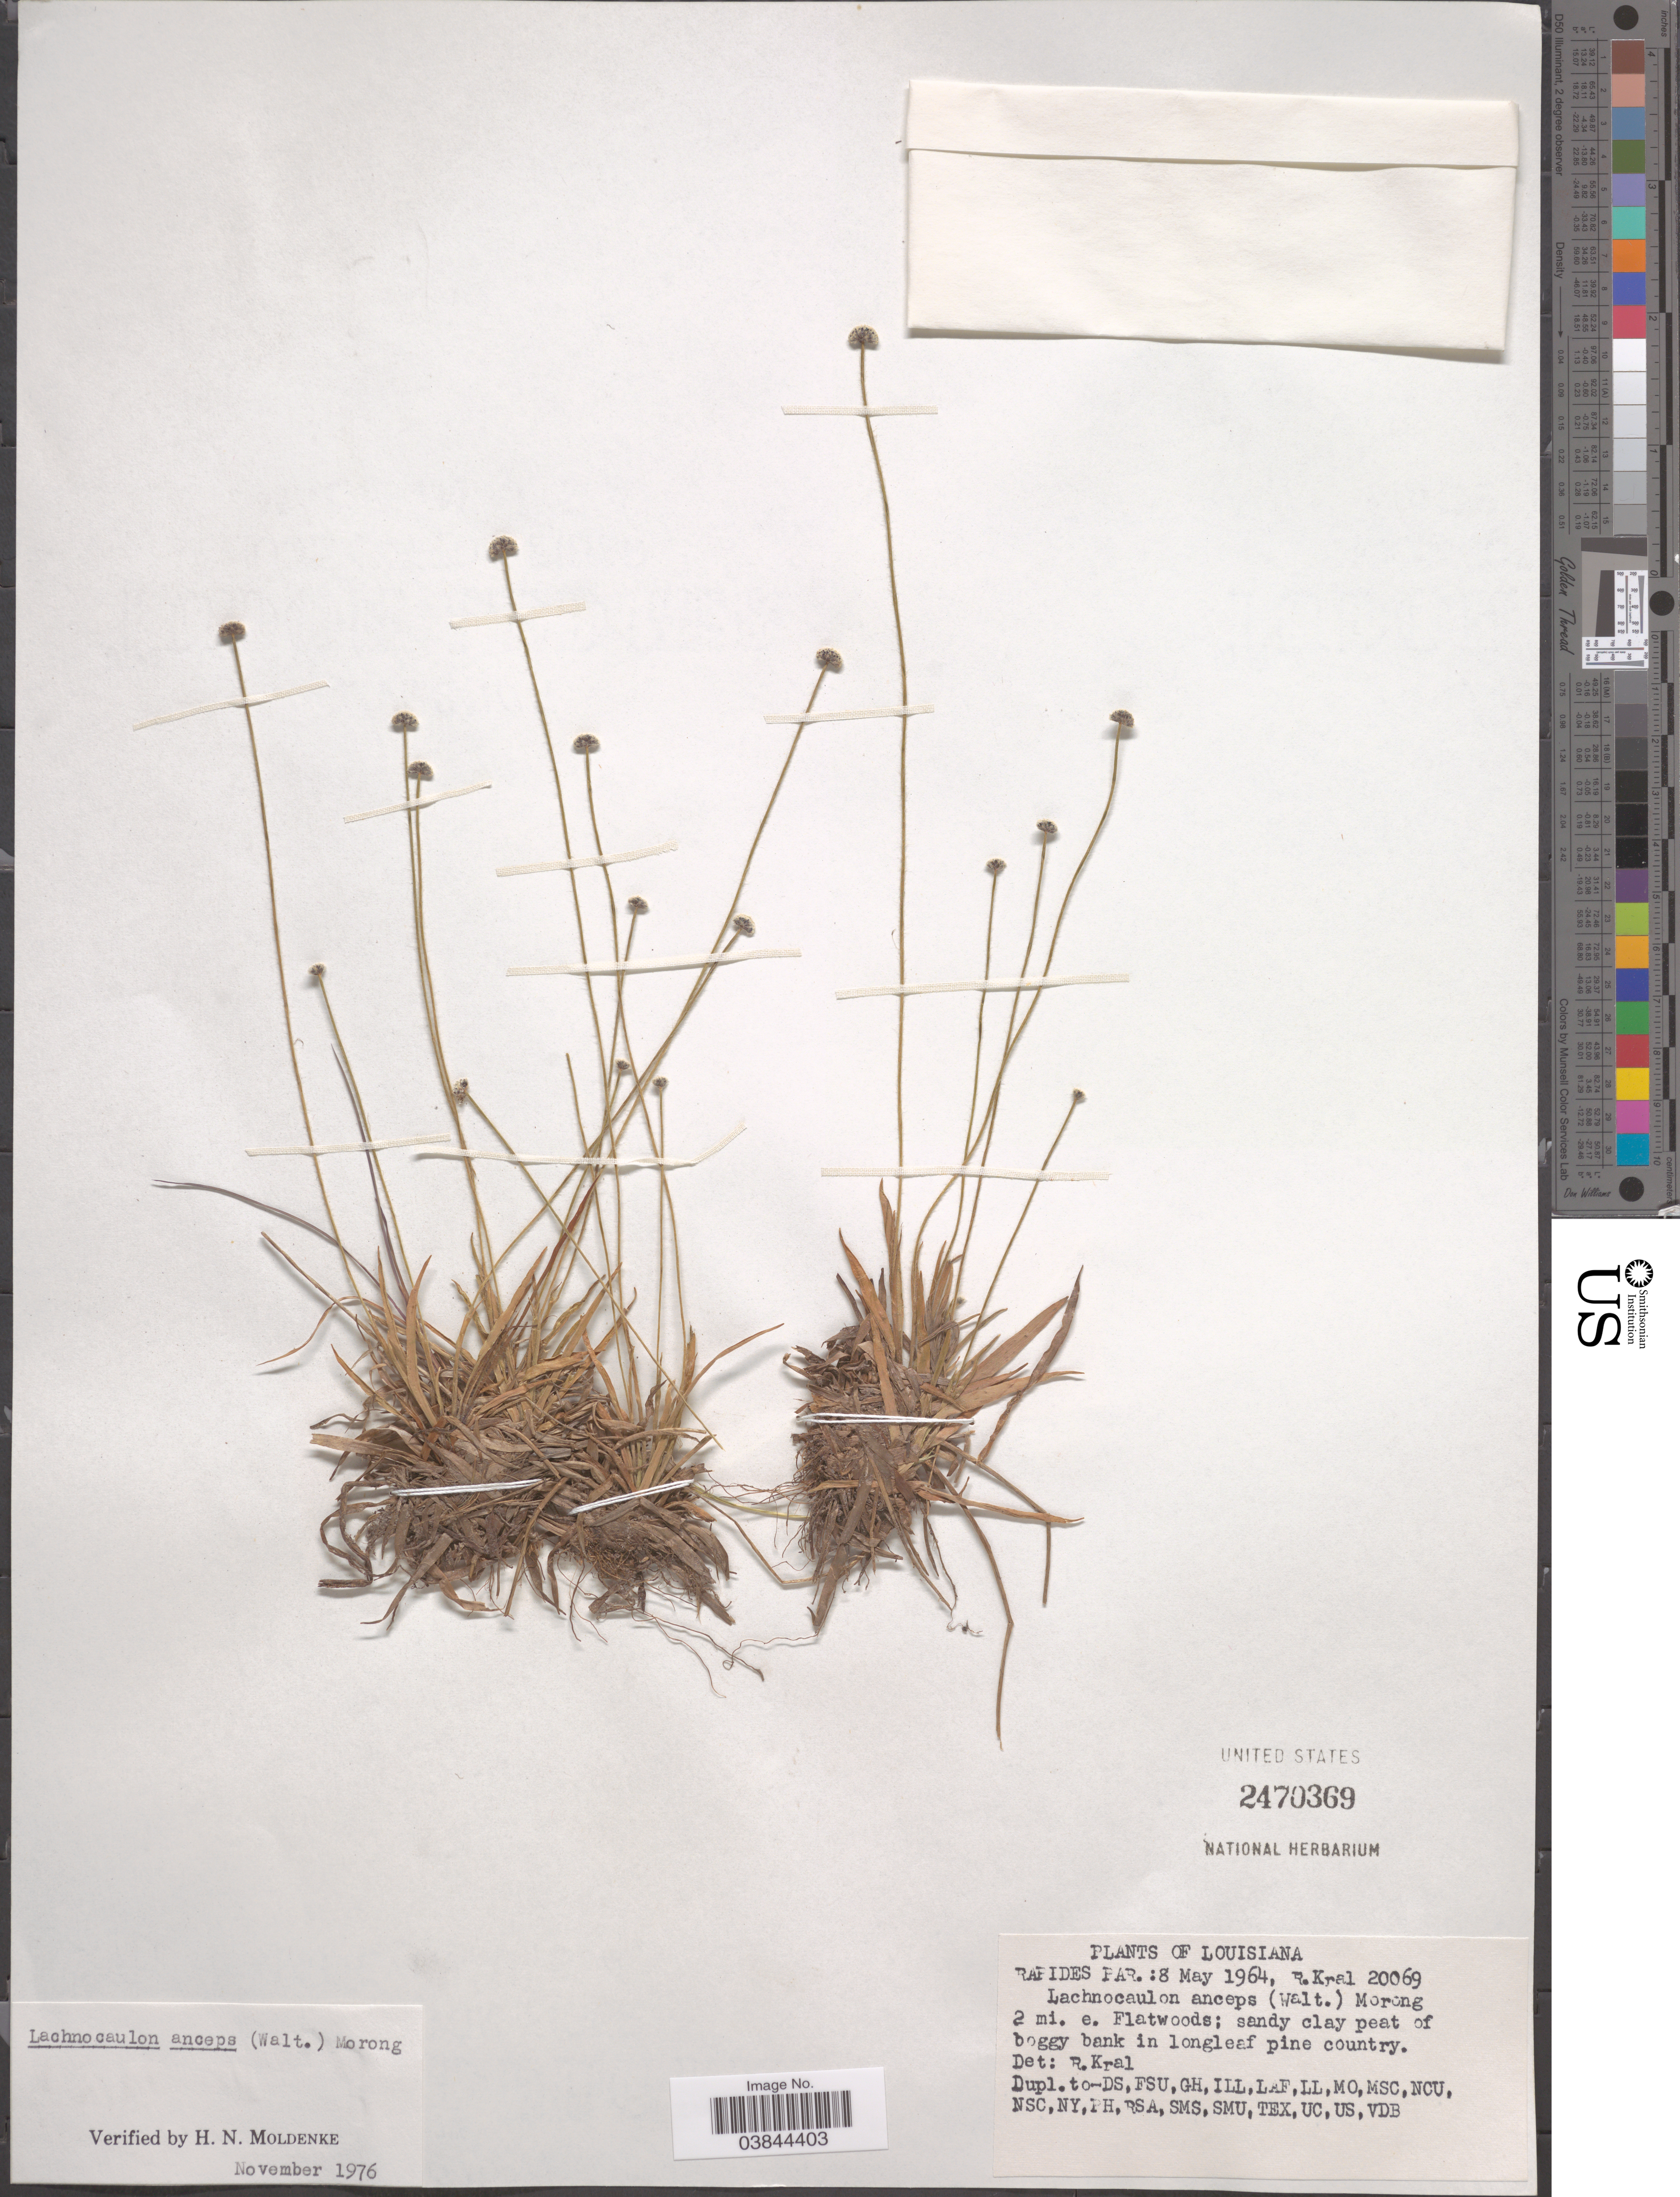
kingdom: Plantae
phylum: Tracheophyta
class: Liliopsida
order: Poales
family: Eriocaulaceae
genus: Lachnocaulon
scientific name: Lachnocaulon anceps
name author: (Walter) Morong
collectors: R. Kral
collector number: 20069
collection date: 1964-05-08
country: United States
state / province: Louisiana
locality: Rapides Par.: 2 mi. e. Flatwoods.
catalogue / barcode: US 2470369